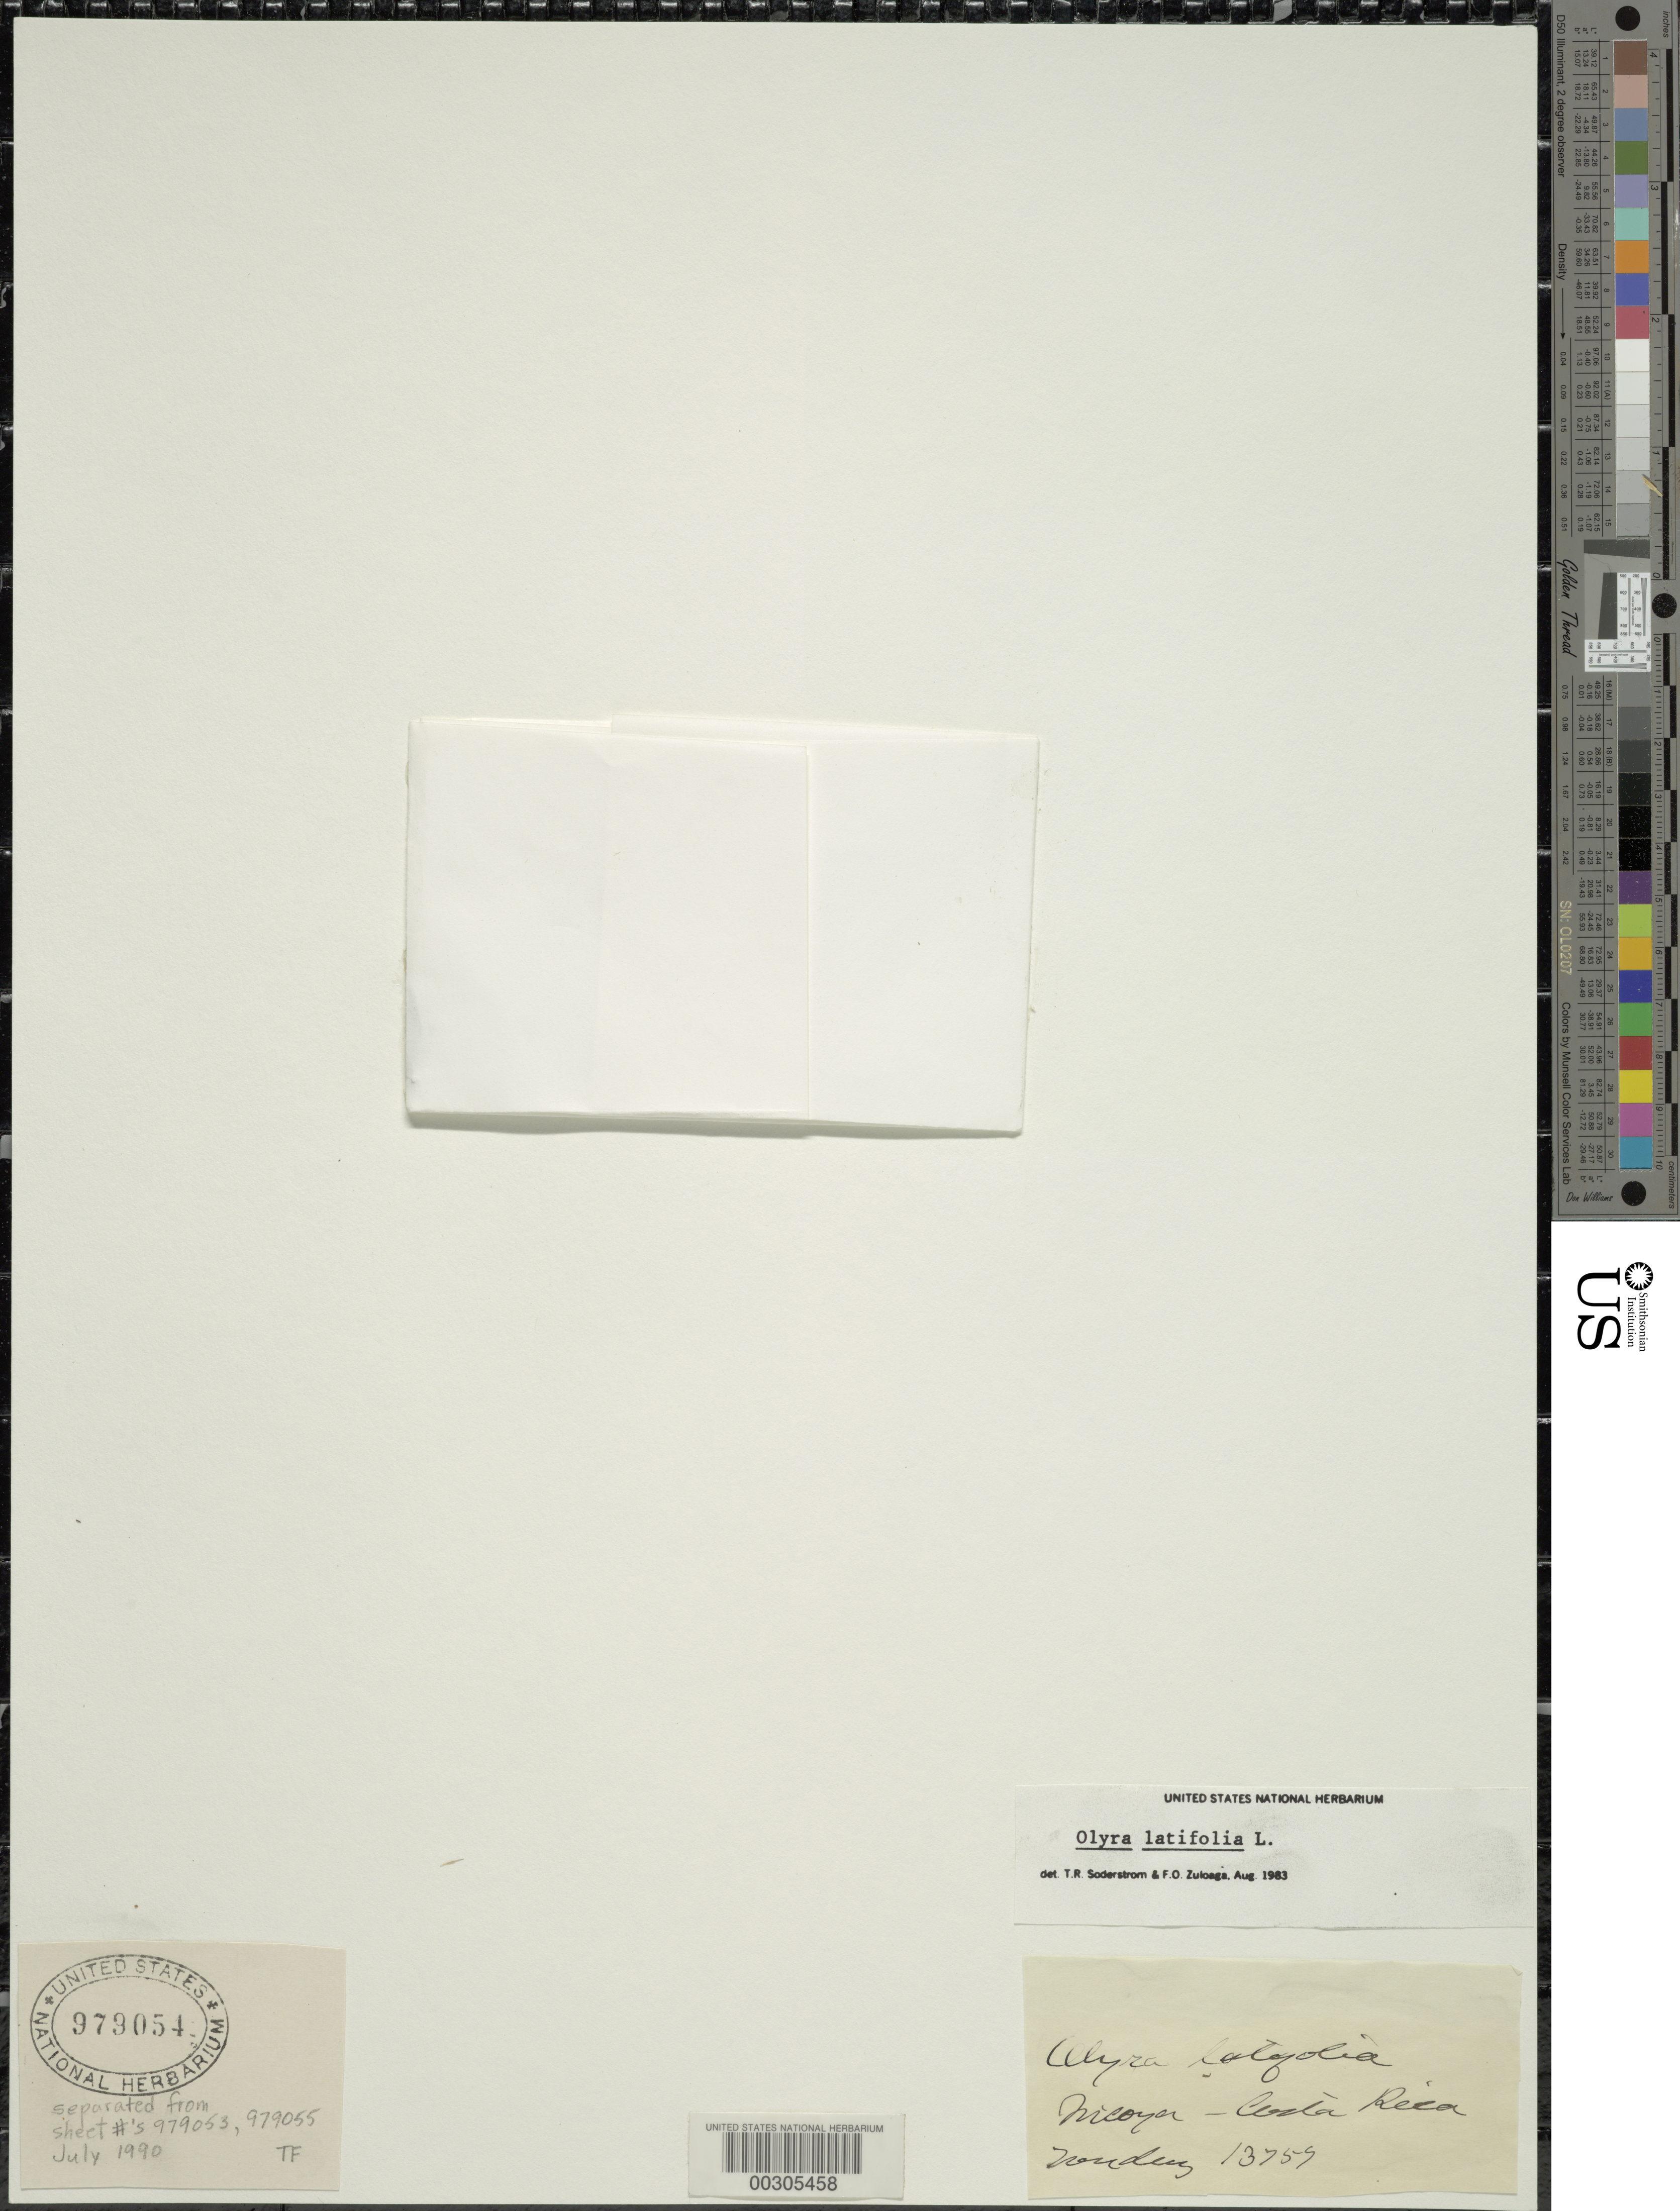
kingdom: Plantae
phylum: Tracheophyta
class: Liliopsida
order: Poales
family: Poaceae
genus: Olyra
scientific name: Olyra latifolia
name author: L.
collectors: A. Tonduz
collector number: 13759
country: Costa Rica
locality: Nicoya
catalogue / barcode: US 979054